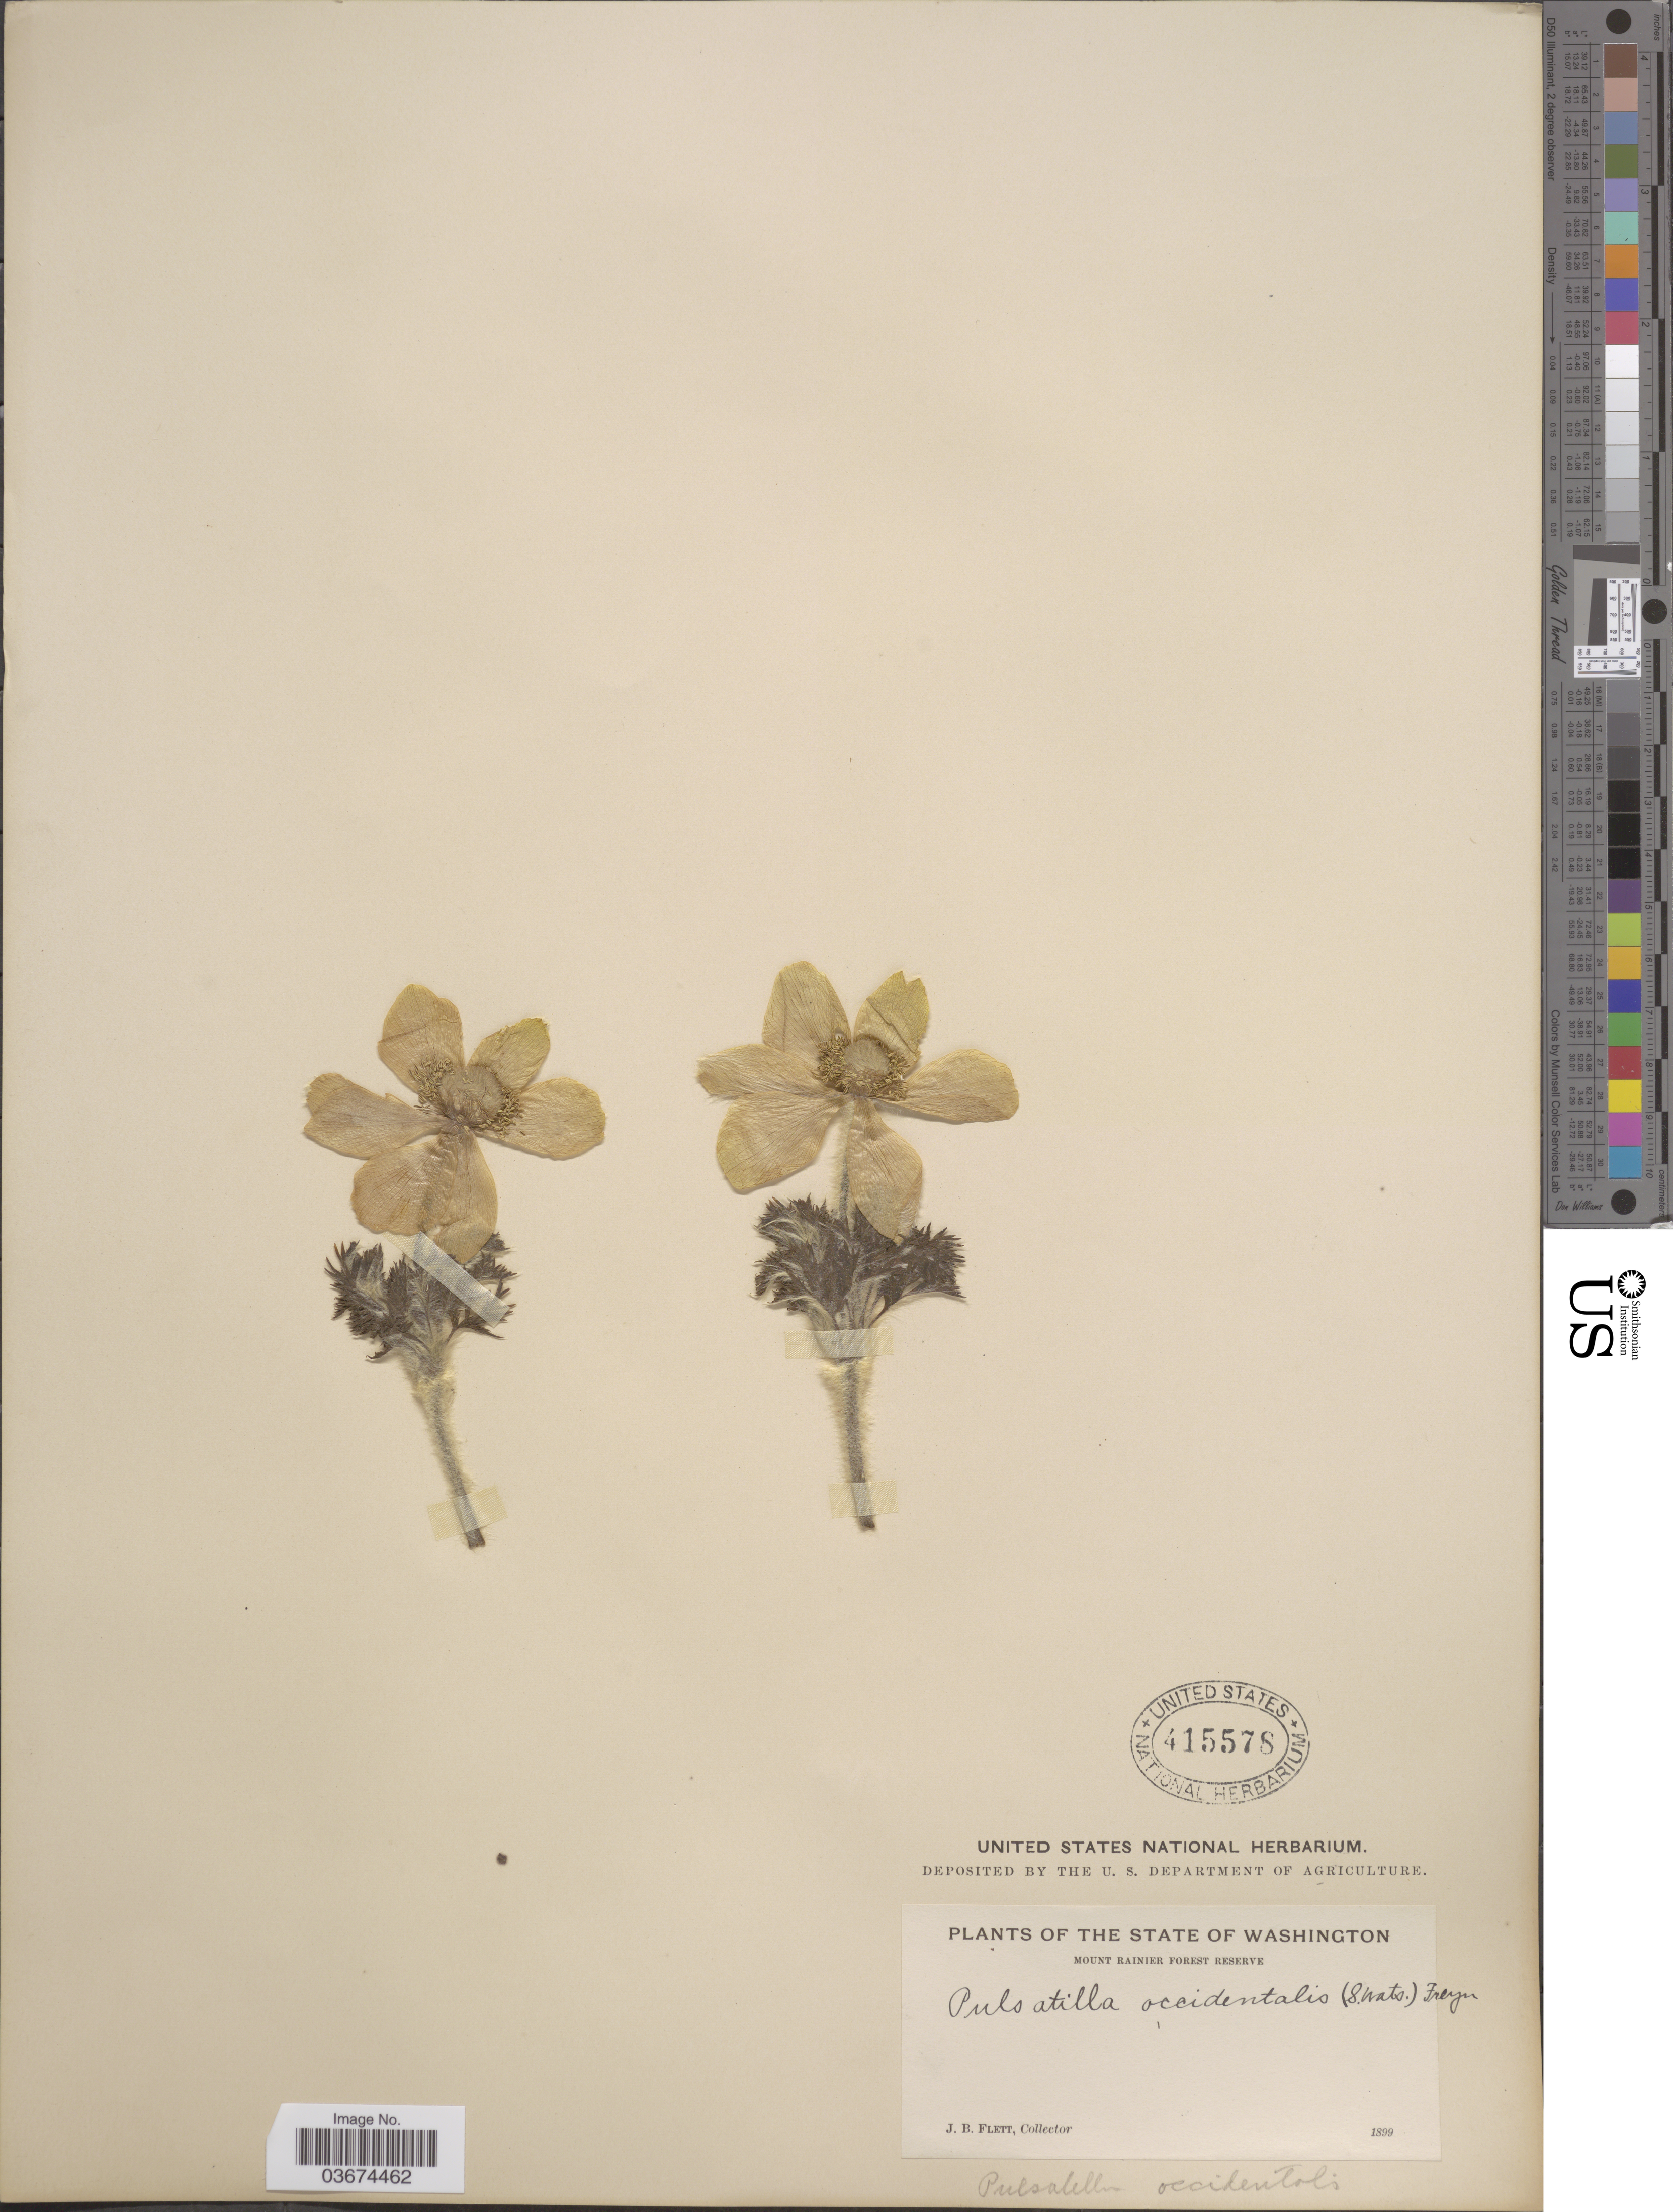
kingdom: Plantae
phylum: Tracheophyta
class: Magnoliopsida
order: Ranunculales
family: Ranunculaceae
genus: Pulsatilla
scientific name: Pulsatilla occidentalis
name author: (S. Watson) Freyn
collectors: J. Flett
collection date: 1899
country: United States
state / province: Washington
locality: Mount Rainier Forest Reserve.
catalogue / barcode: US 415578